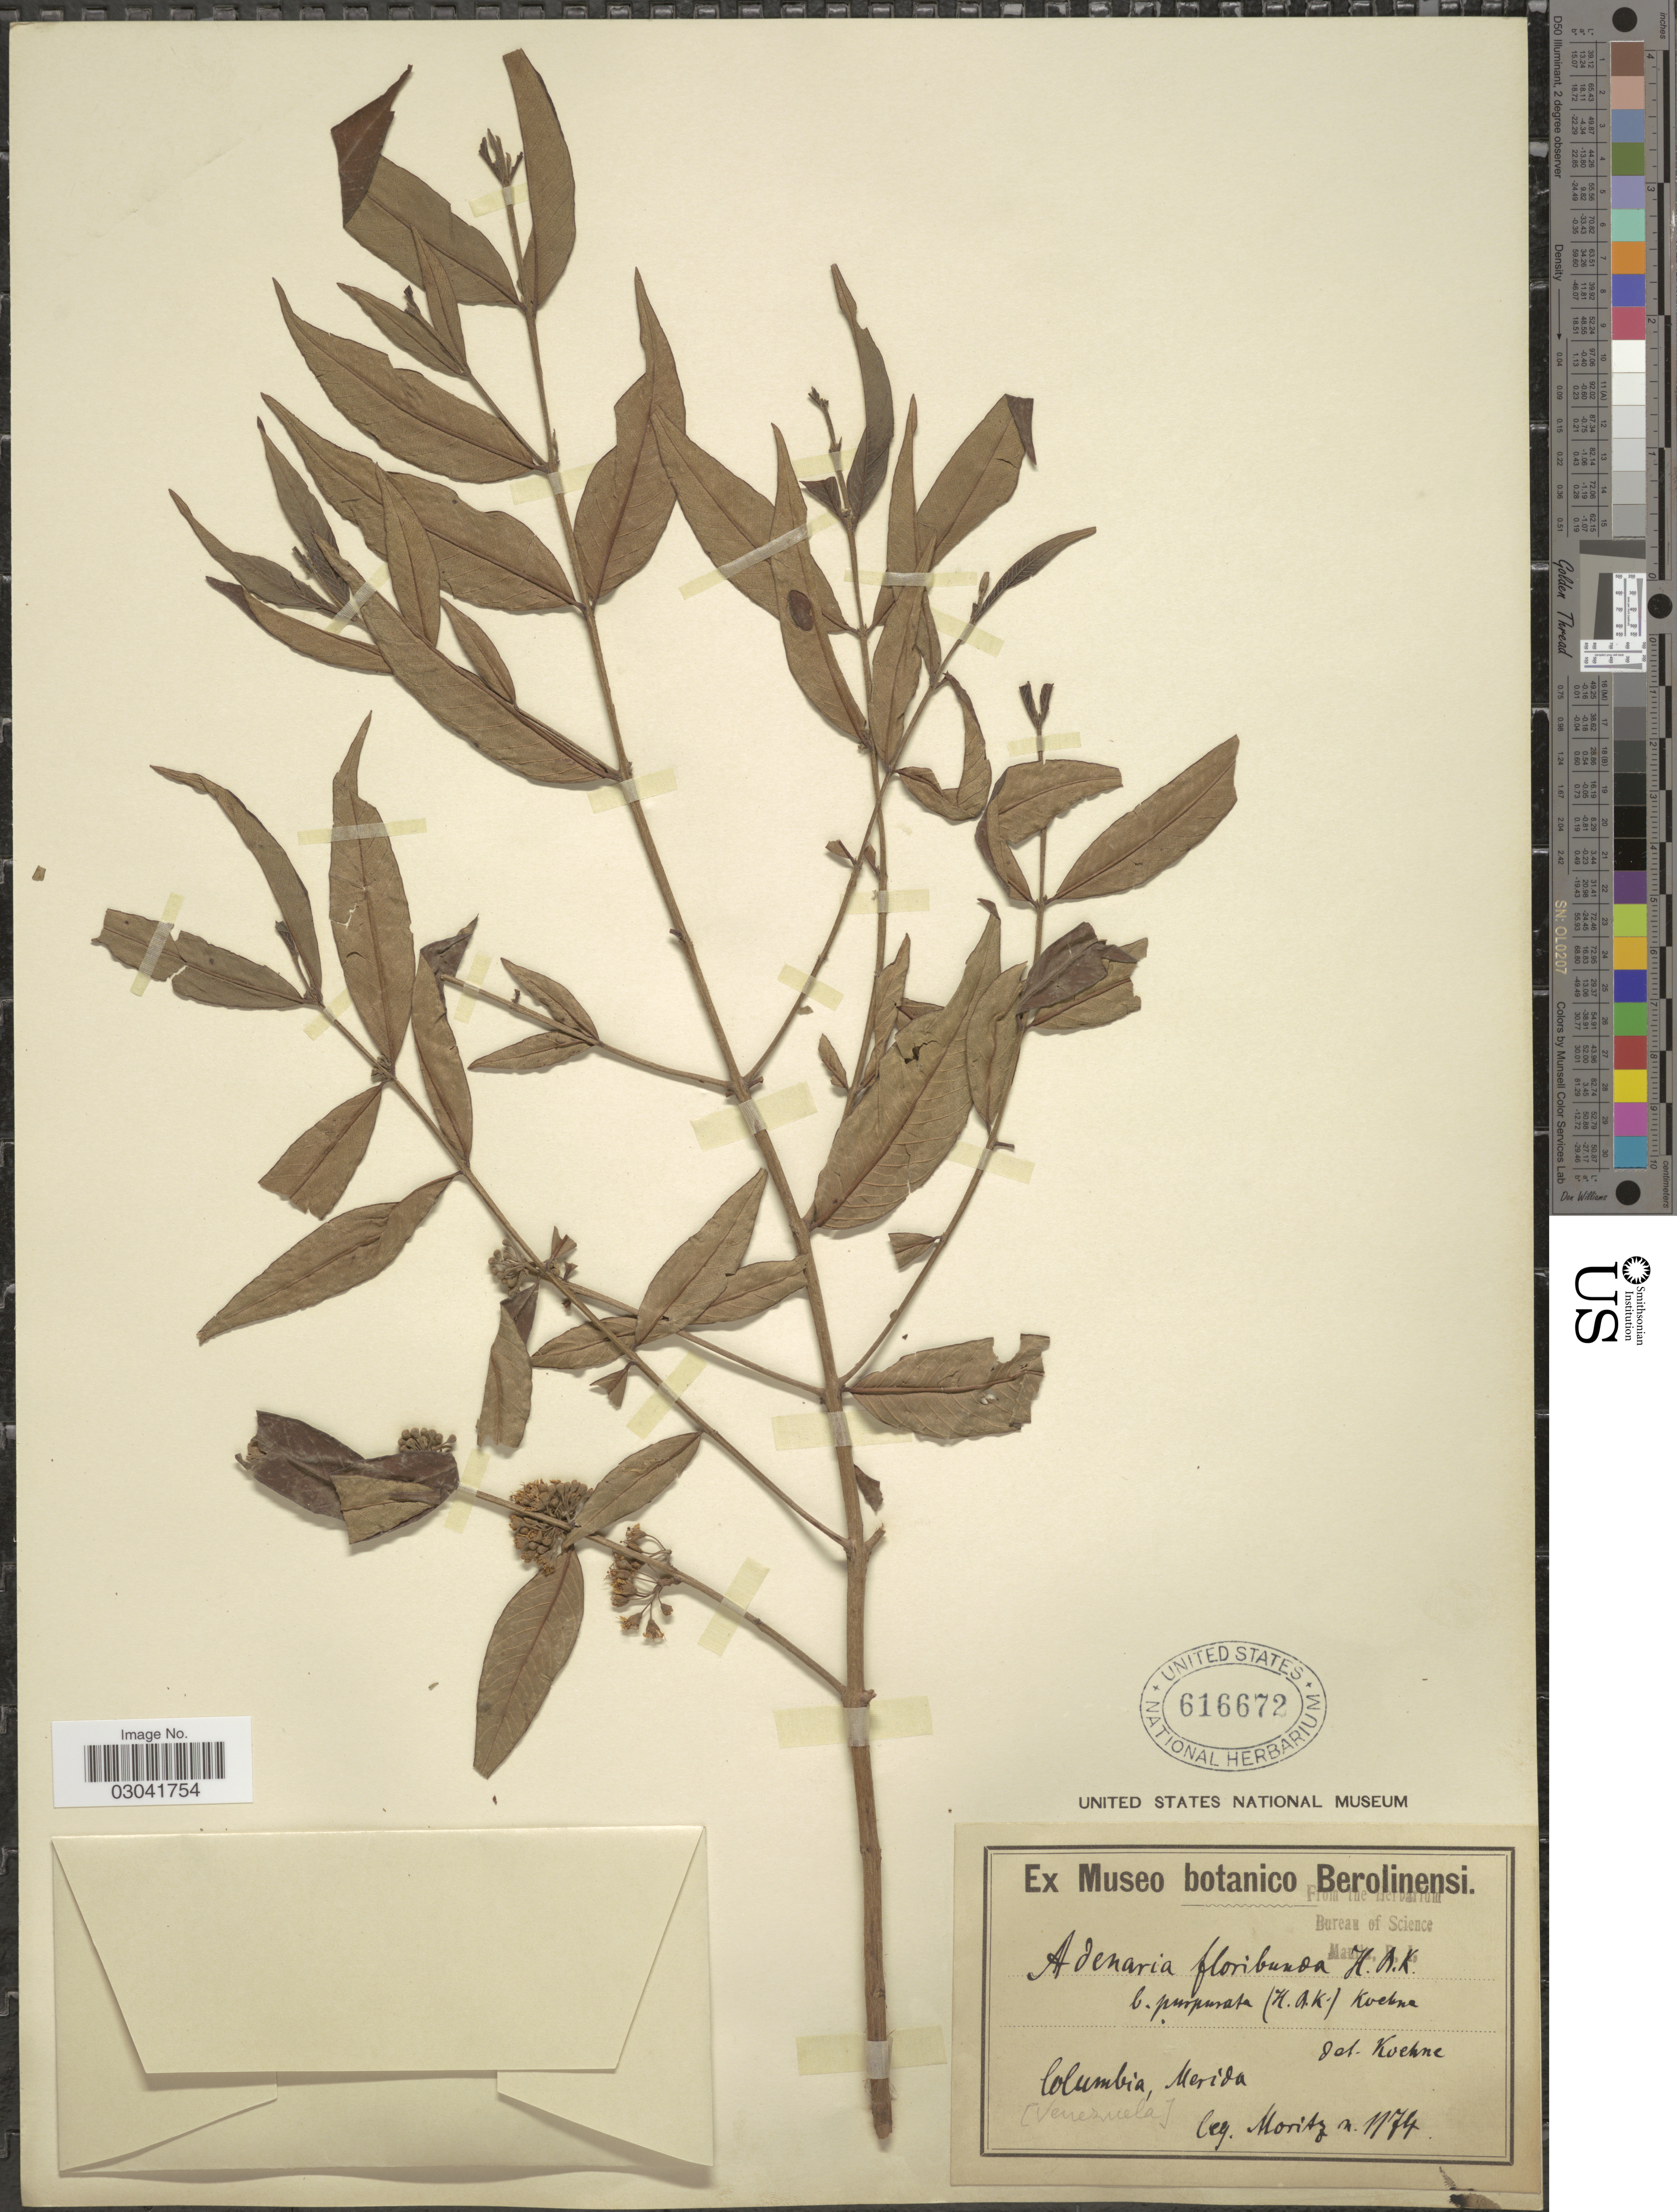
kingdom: Plantae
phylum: Tracheophyta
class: Magnoliopsida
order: Myrtales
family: Lythraceae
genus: Adenaria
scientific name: Adenaria floribunda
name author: Kunth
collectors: Moritz, --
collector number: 1174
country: Venezuela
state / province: Mérida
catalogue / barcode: US 616672